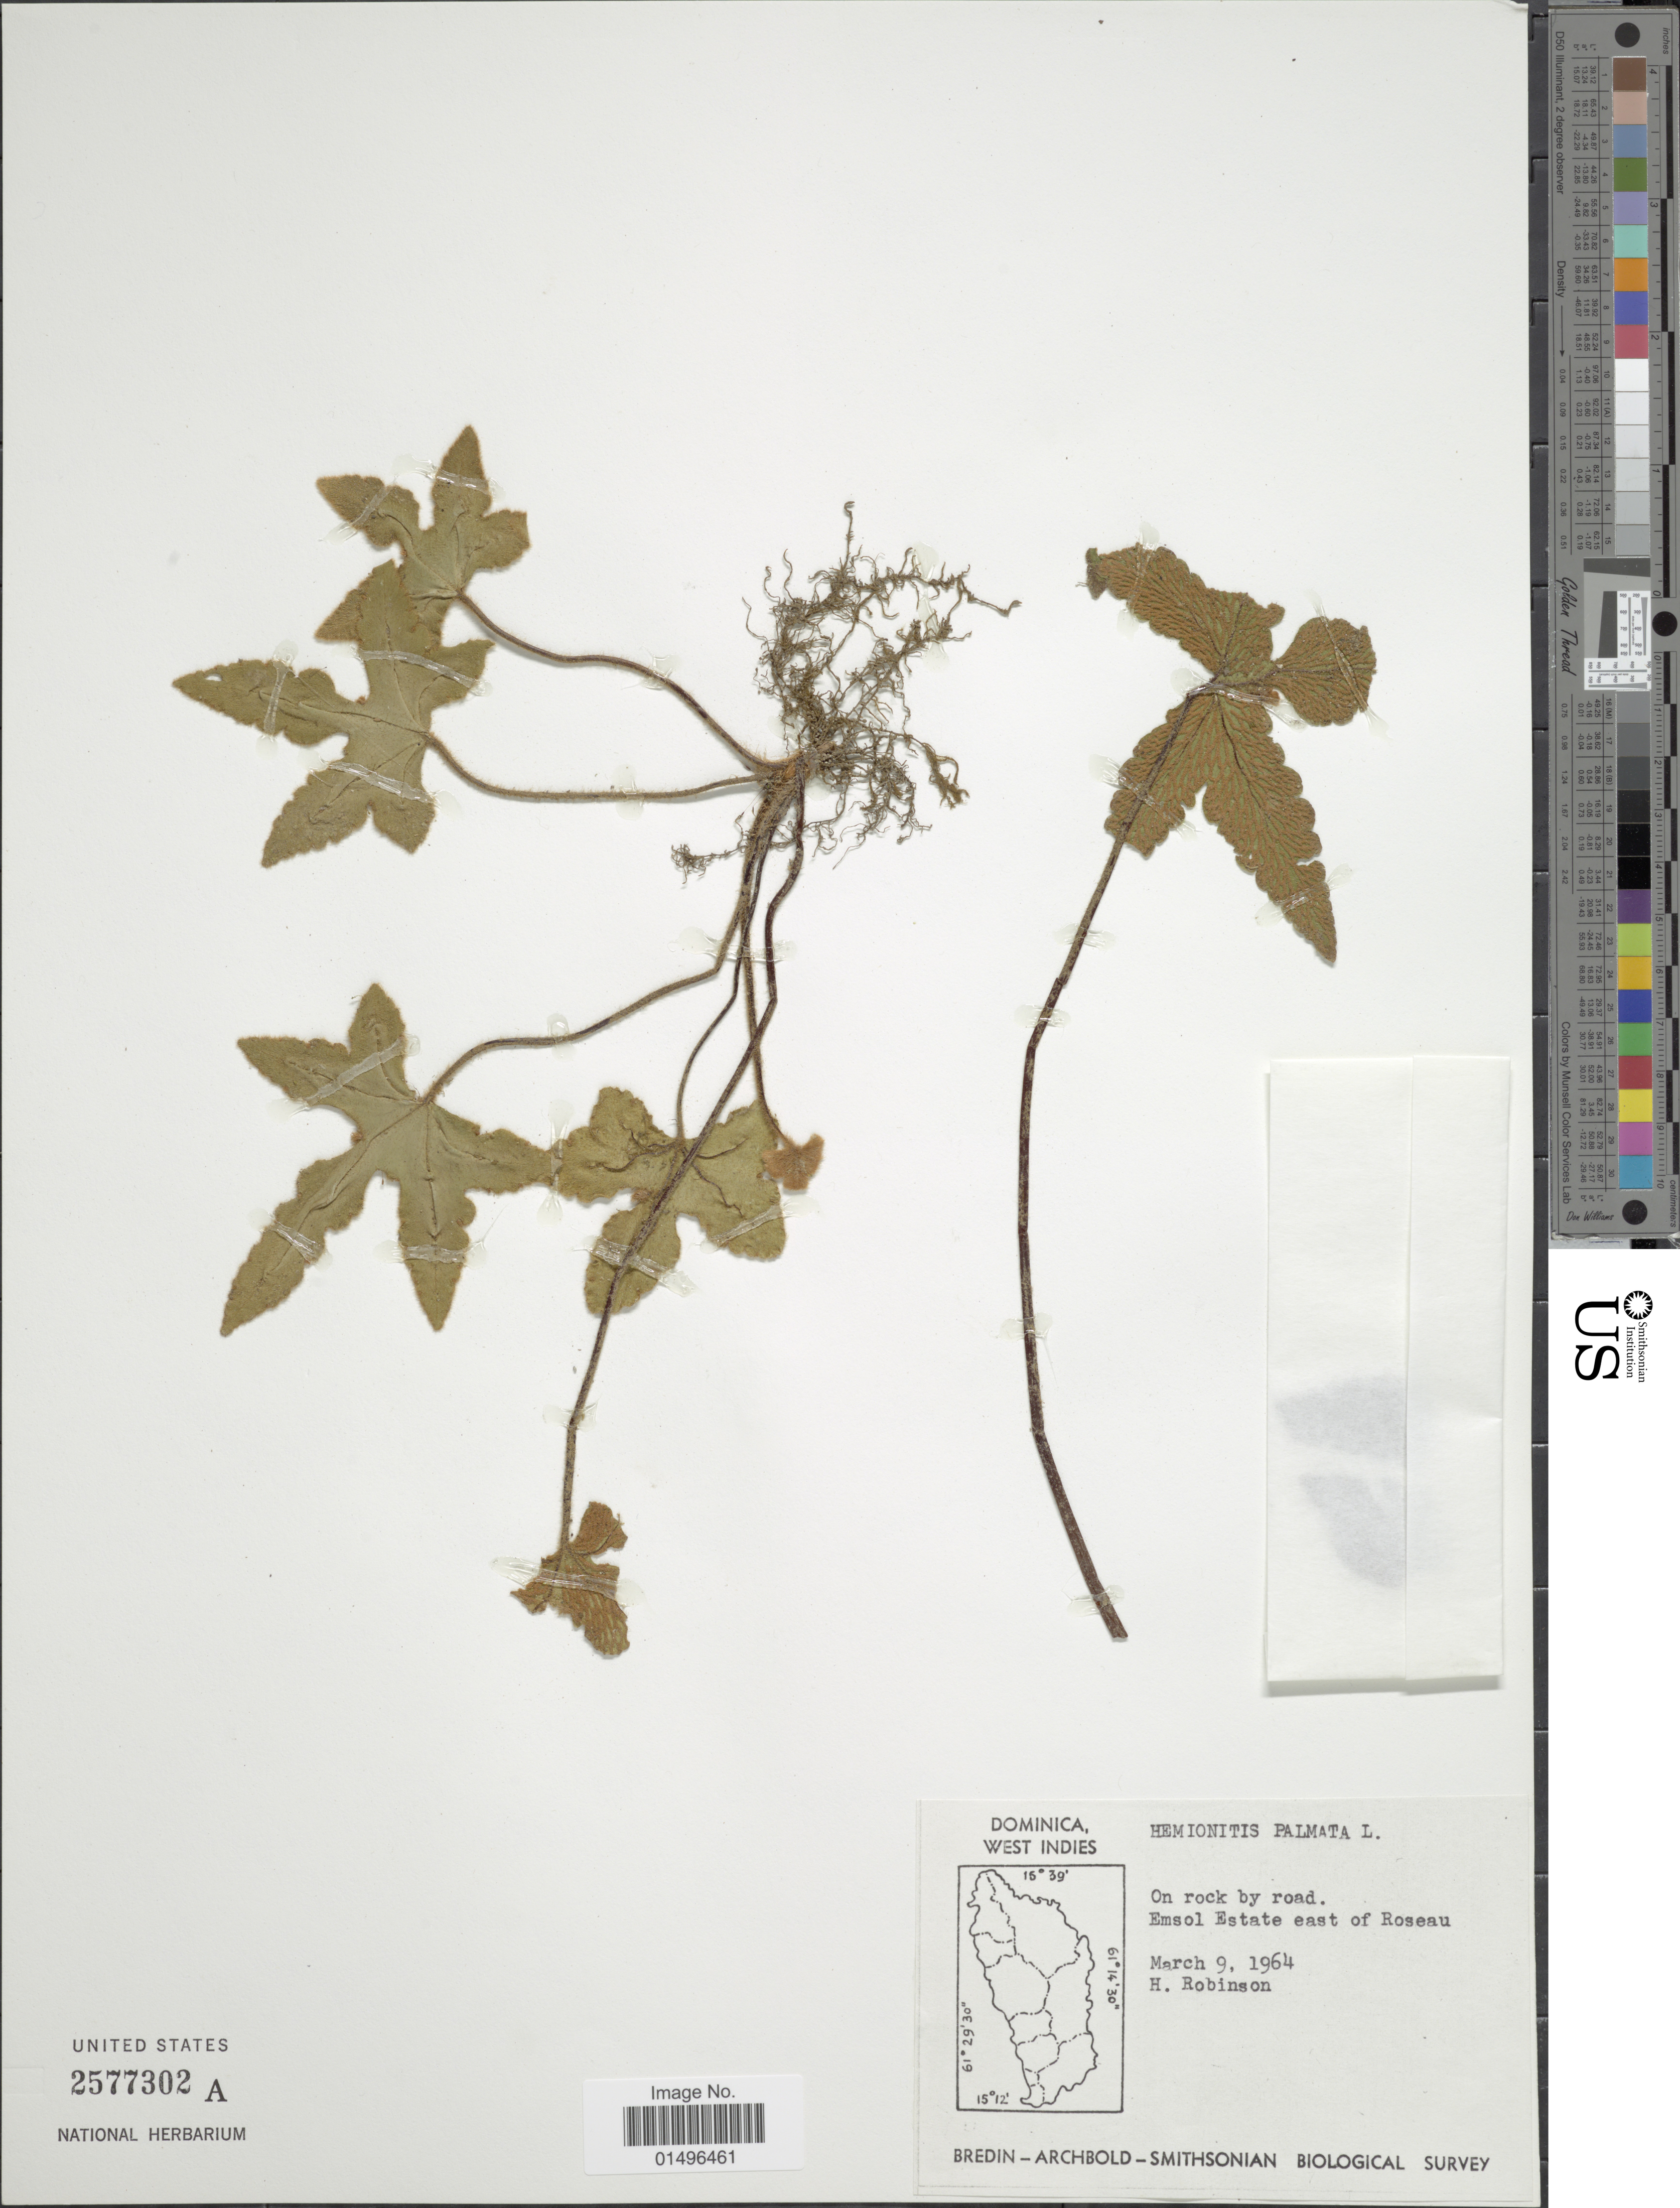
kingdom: Plantae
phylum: Tracheophyta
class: Polypodiopsida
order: Polypodiales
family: Pteridaceae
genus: Hemionitis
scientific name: Hemionitis palmata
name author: L.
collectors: H. Robinson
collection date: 1964-03-09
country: Dominica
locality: Dominica, West Indies, Emsol Estate east of Roseau.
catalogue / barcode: US 2577302A